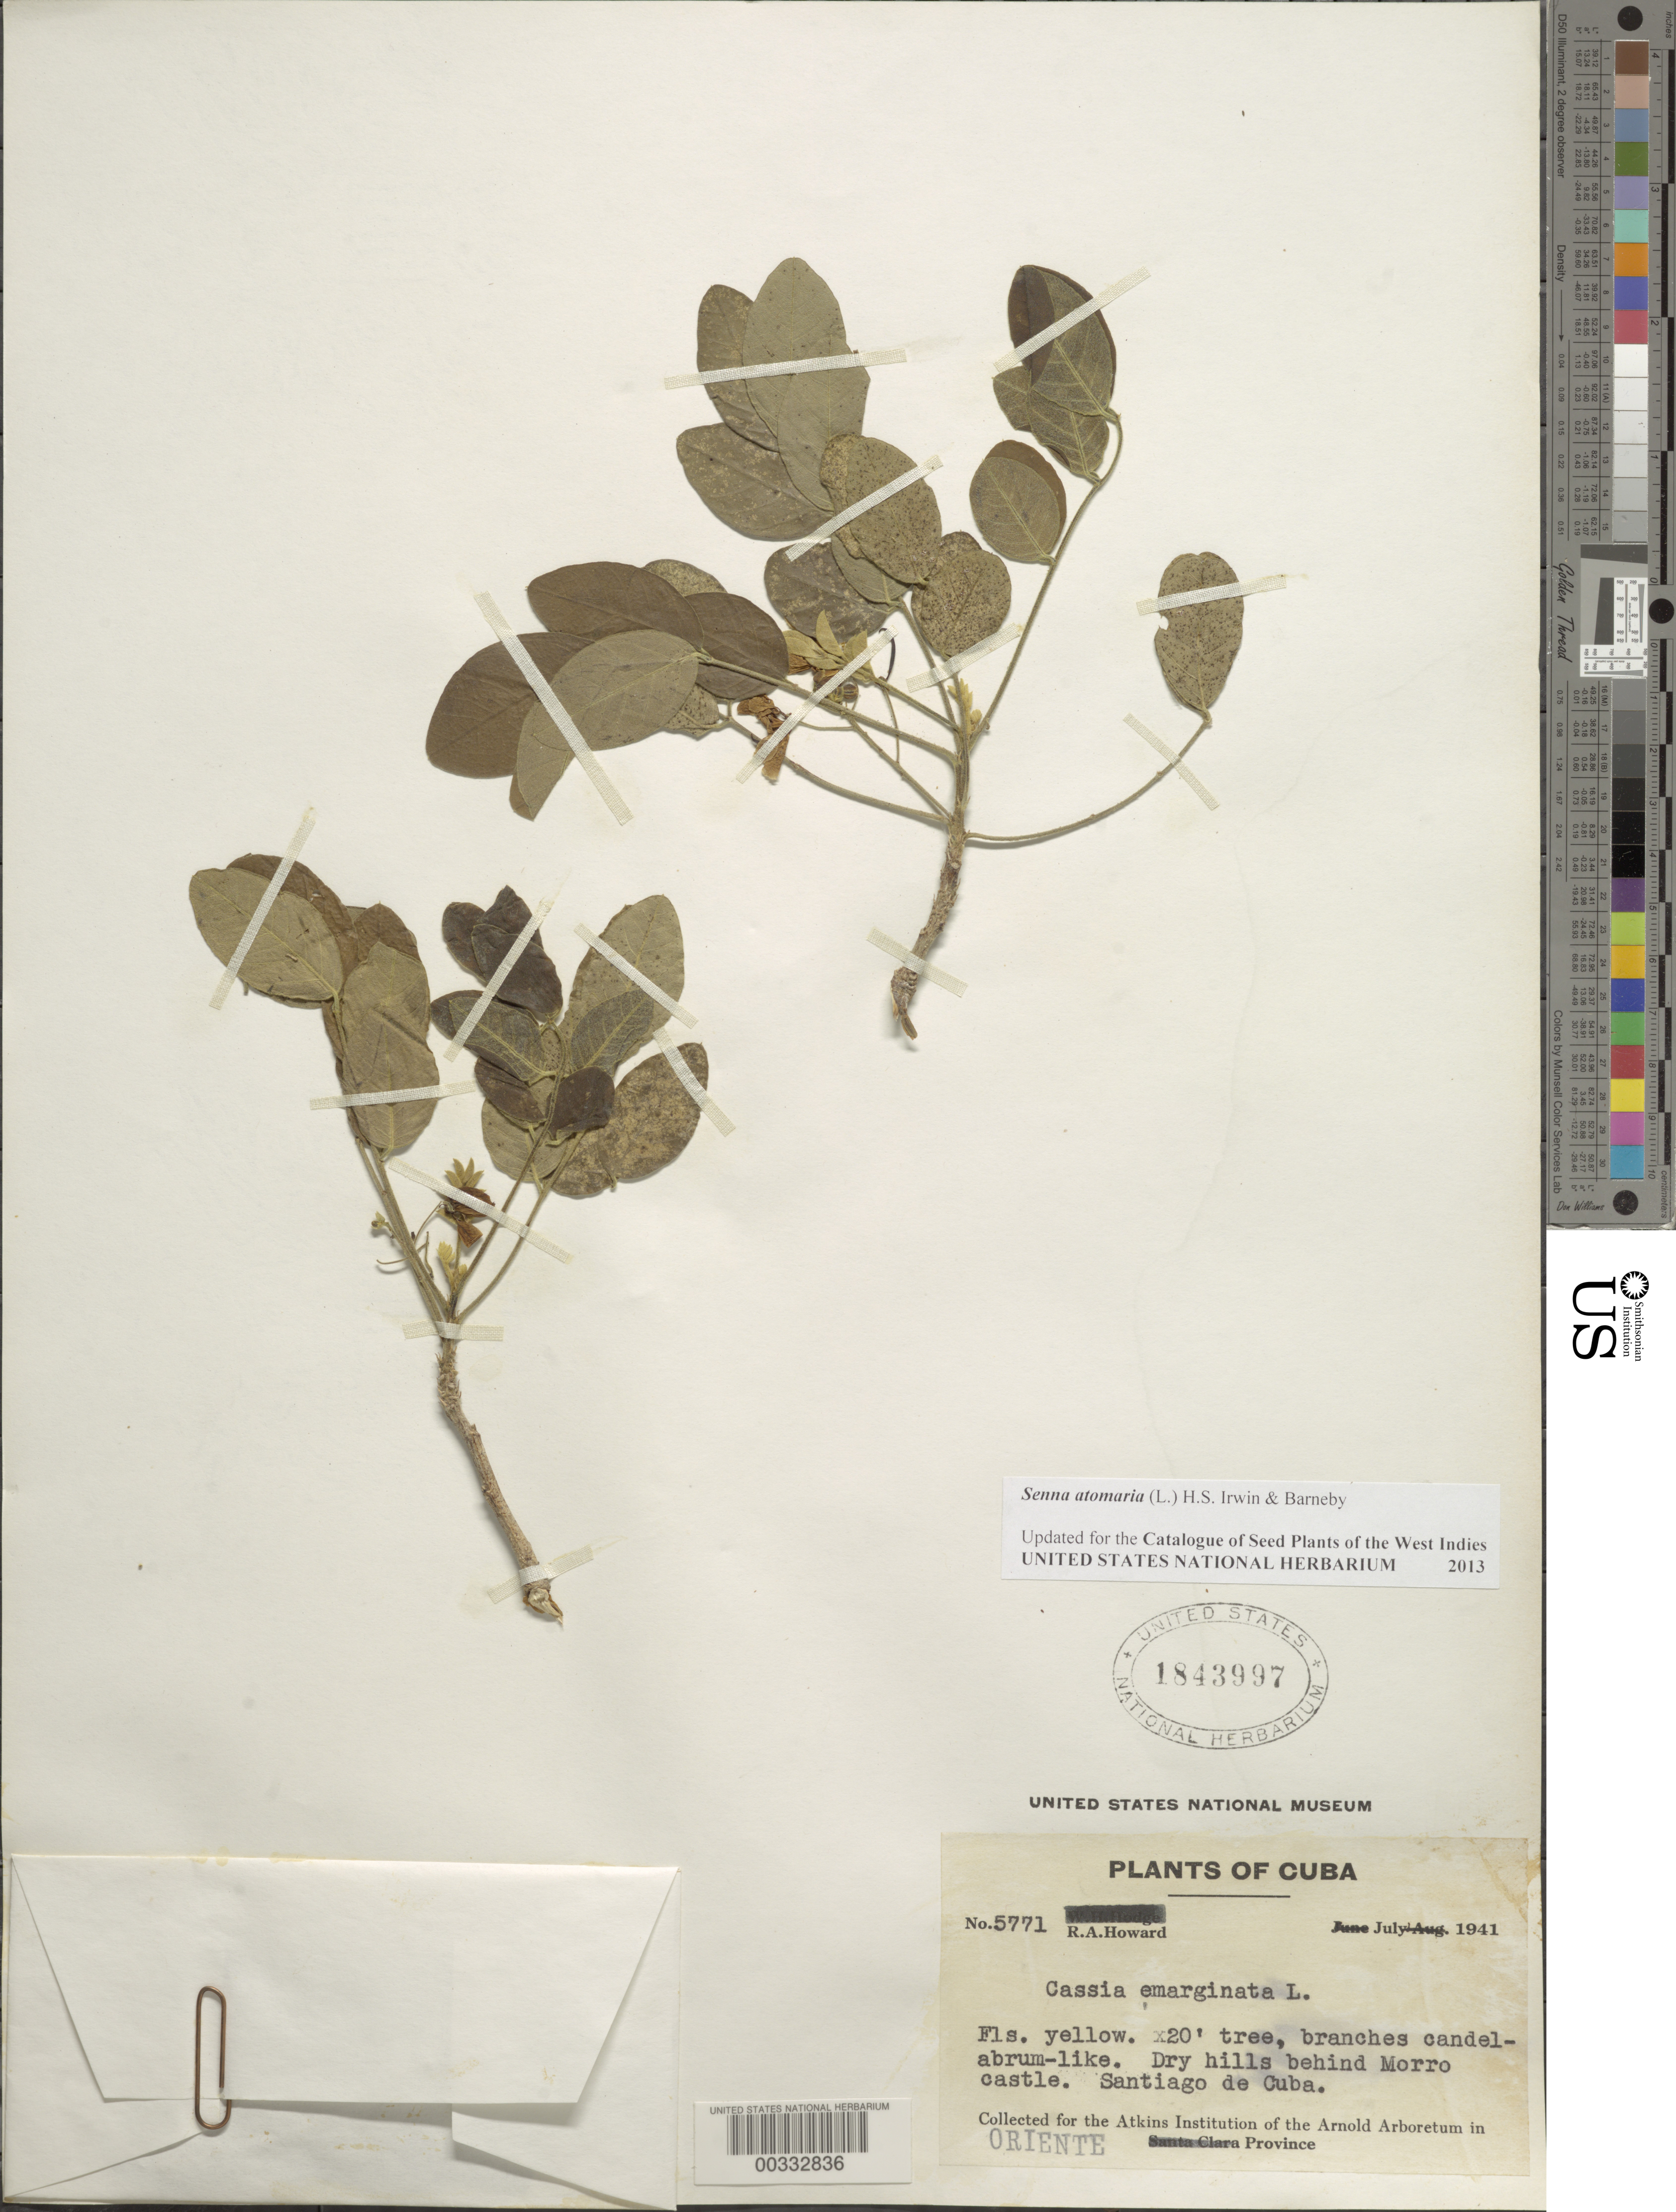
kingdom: Plantae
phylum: Tracheophyta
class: Magnoliopsida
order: Fabales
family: Fabaceae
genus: Senna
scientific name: Senna atomaria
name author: (L.) H.S. Irwin & Barneby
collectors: R. A. Howard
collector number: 5771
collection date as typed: Jul 1941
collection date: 1941-07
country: Cuba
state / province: Oriente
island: Greater Antilles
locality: Behind morro castle; santiato de cuba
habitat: Dry hills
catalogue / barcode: US 1843997